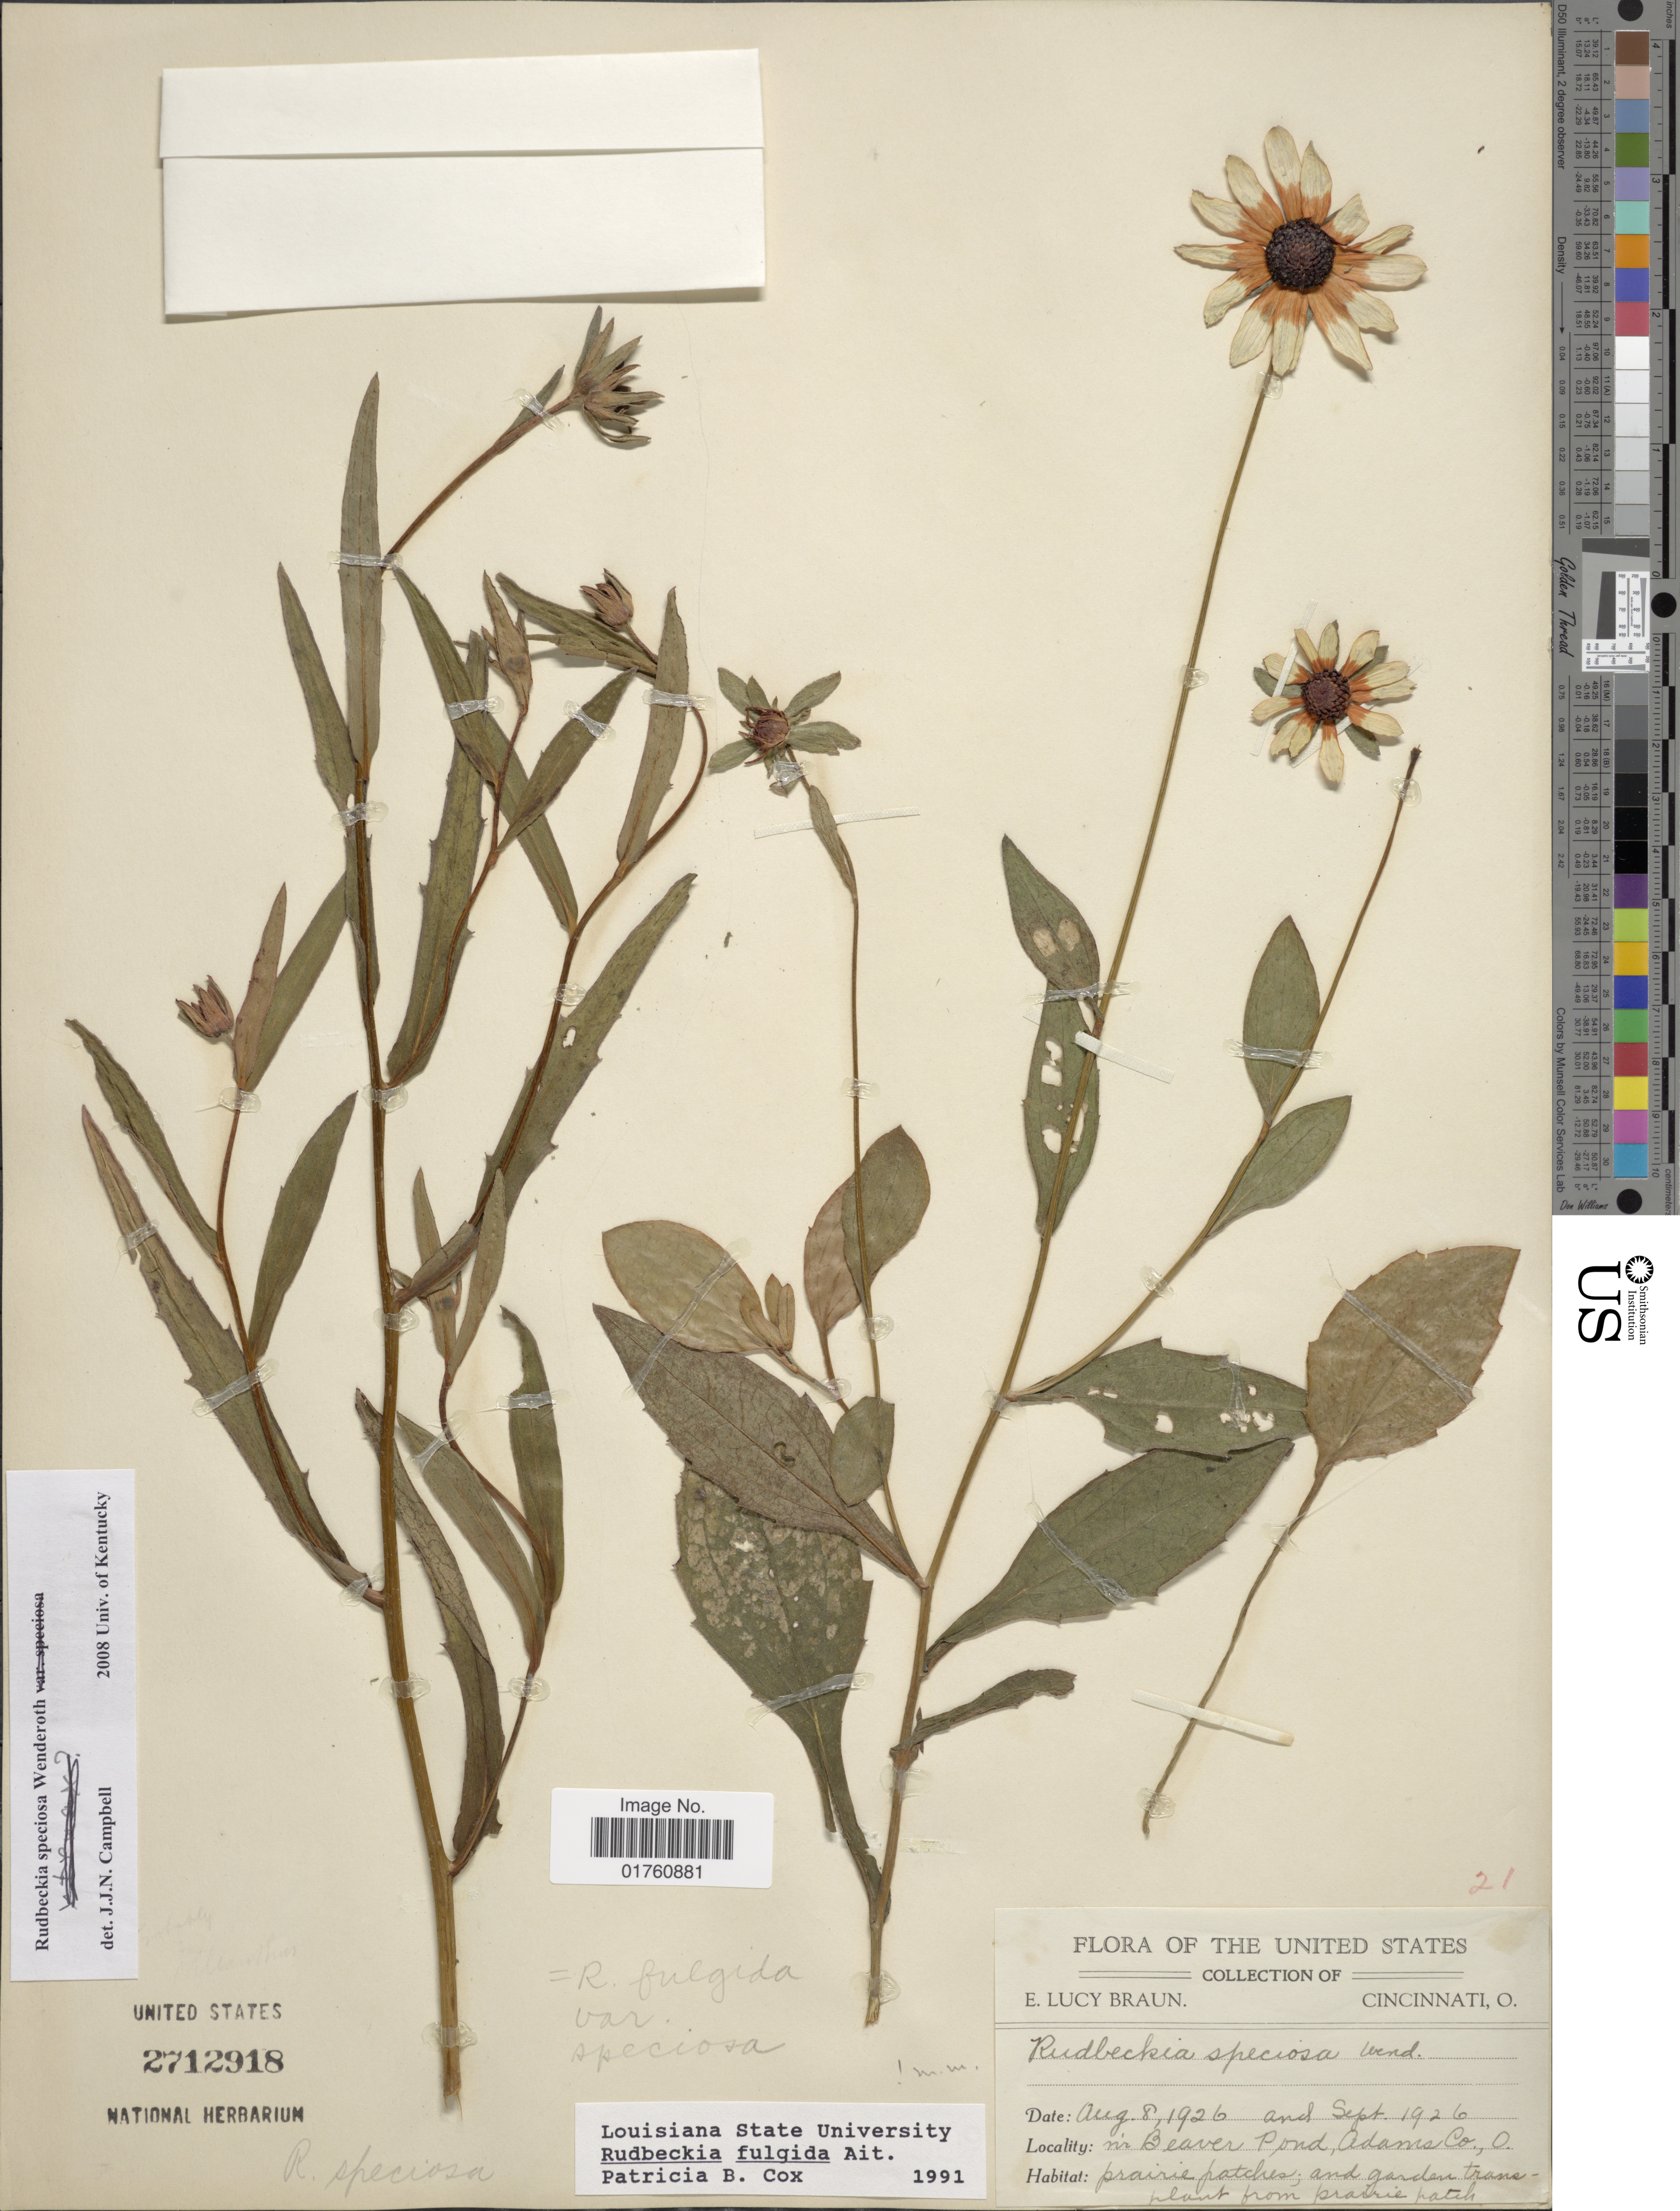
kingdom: Plantae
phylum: Tracheophyta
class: Magnoliopsida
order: Asterales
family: Asteraceae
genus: Rudbeckia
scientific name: Rudbeckia fulgida var. speciosa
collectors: E. L. Braun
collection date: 1926-08-08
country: United States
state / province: Ohio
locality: Nr Beaver Pond, Adams Co., prairie patches; and garden transplant from prairie path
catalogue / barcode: US 2712918